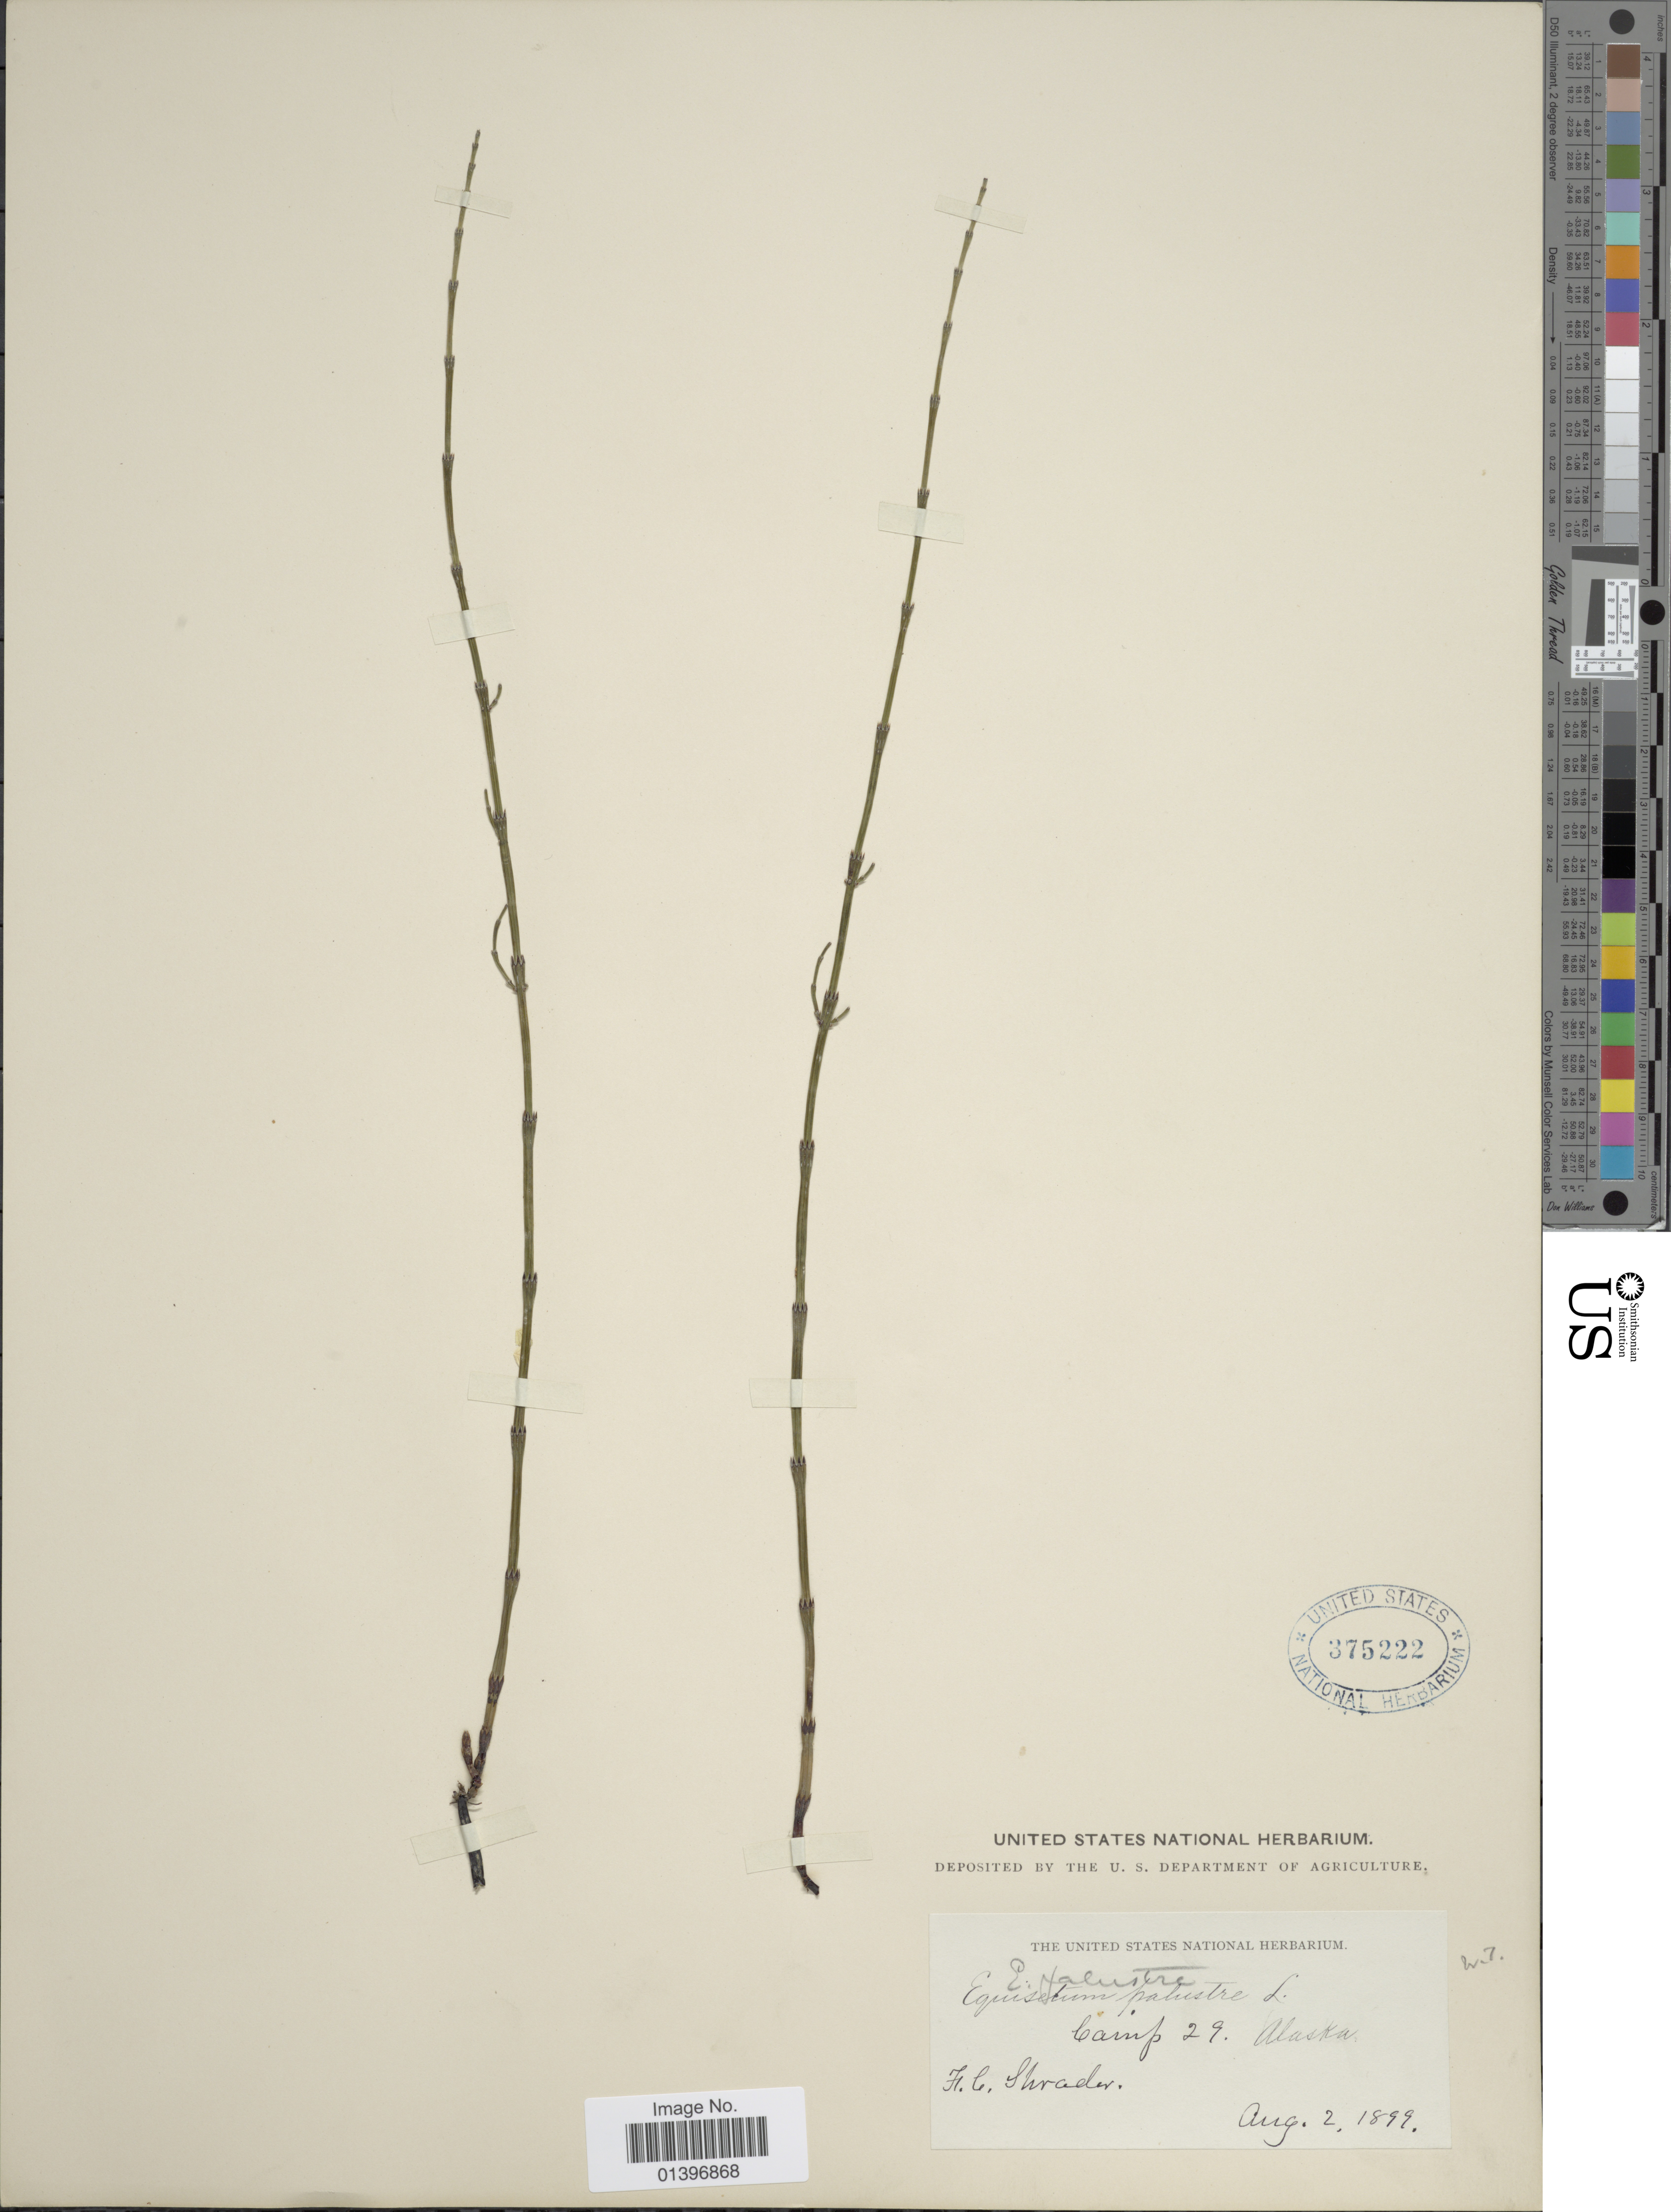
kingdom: Plantae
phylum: Tracheophyta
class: Polypodiopsida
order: Equisetales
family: Equisetaceae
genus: Equisetum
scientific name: Equisetum palustre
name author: L.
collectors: F. Shrader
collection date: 1899-08-02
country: United States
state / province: Alaska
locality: Camp 29, Alaska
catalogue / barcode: US 375222